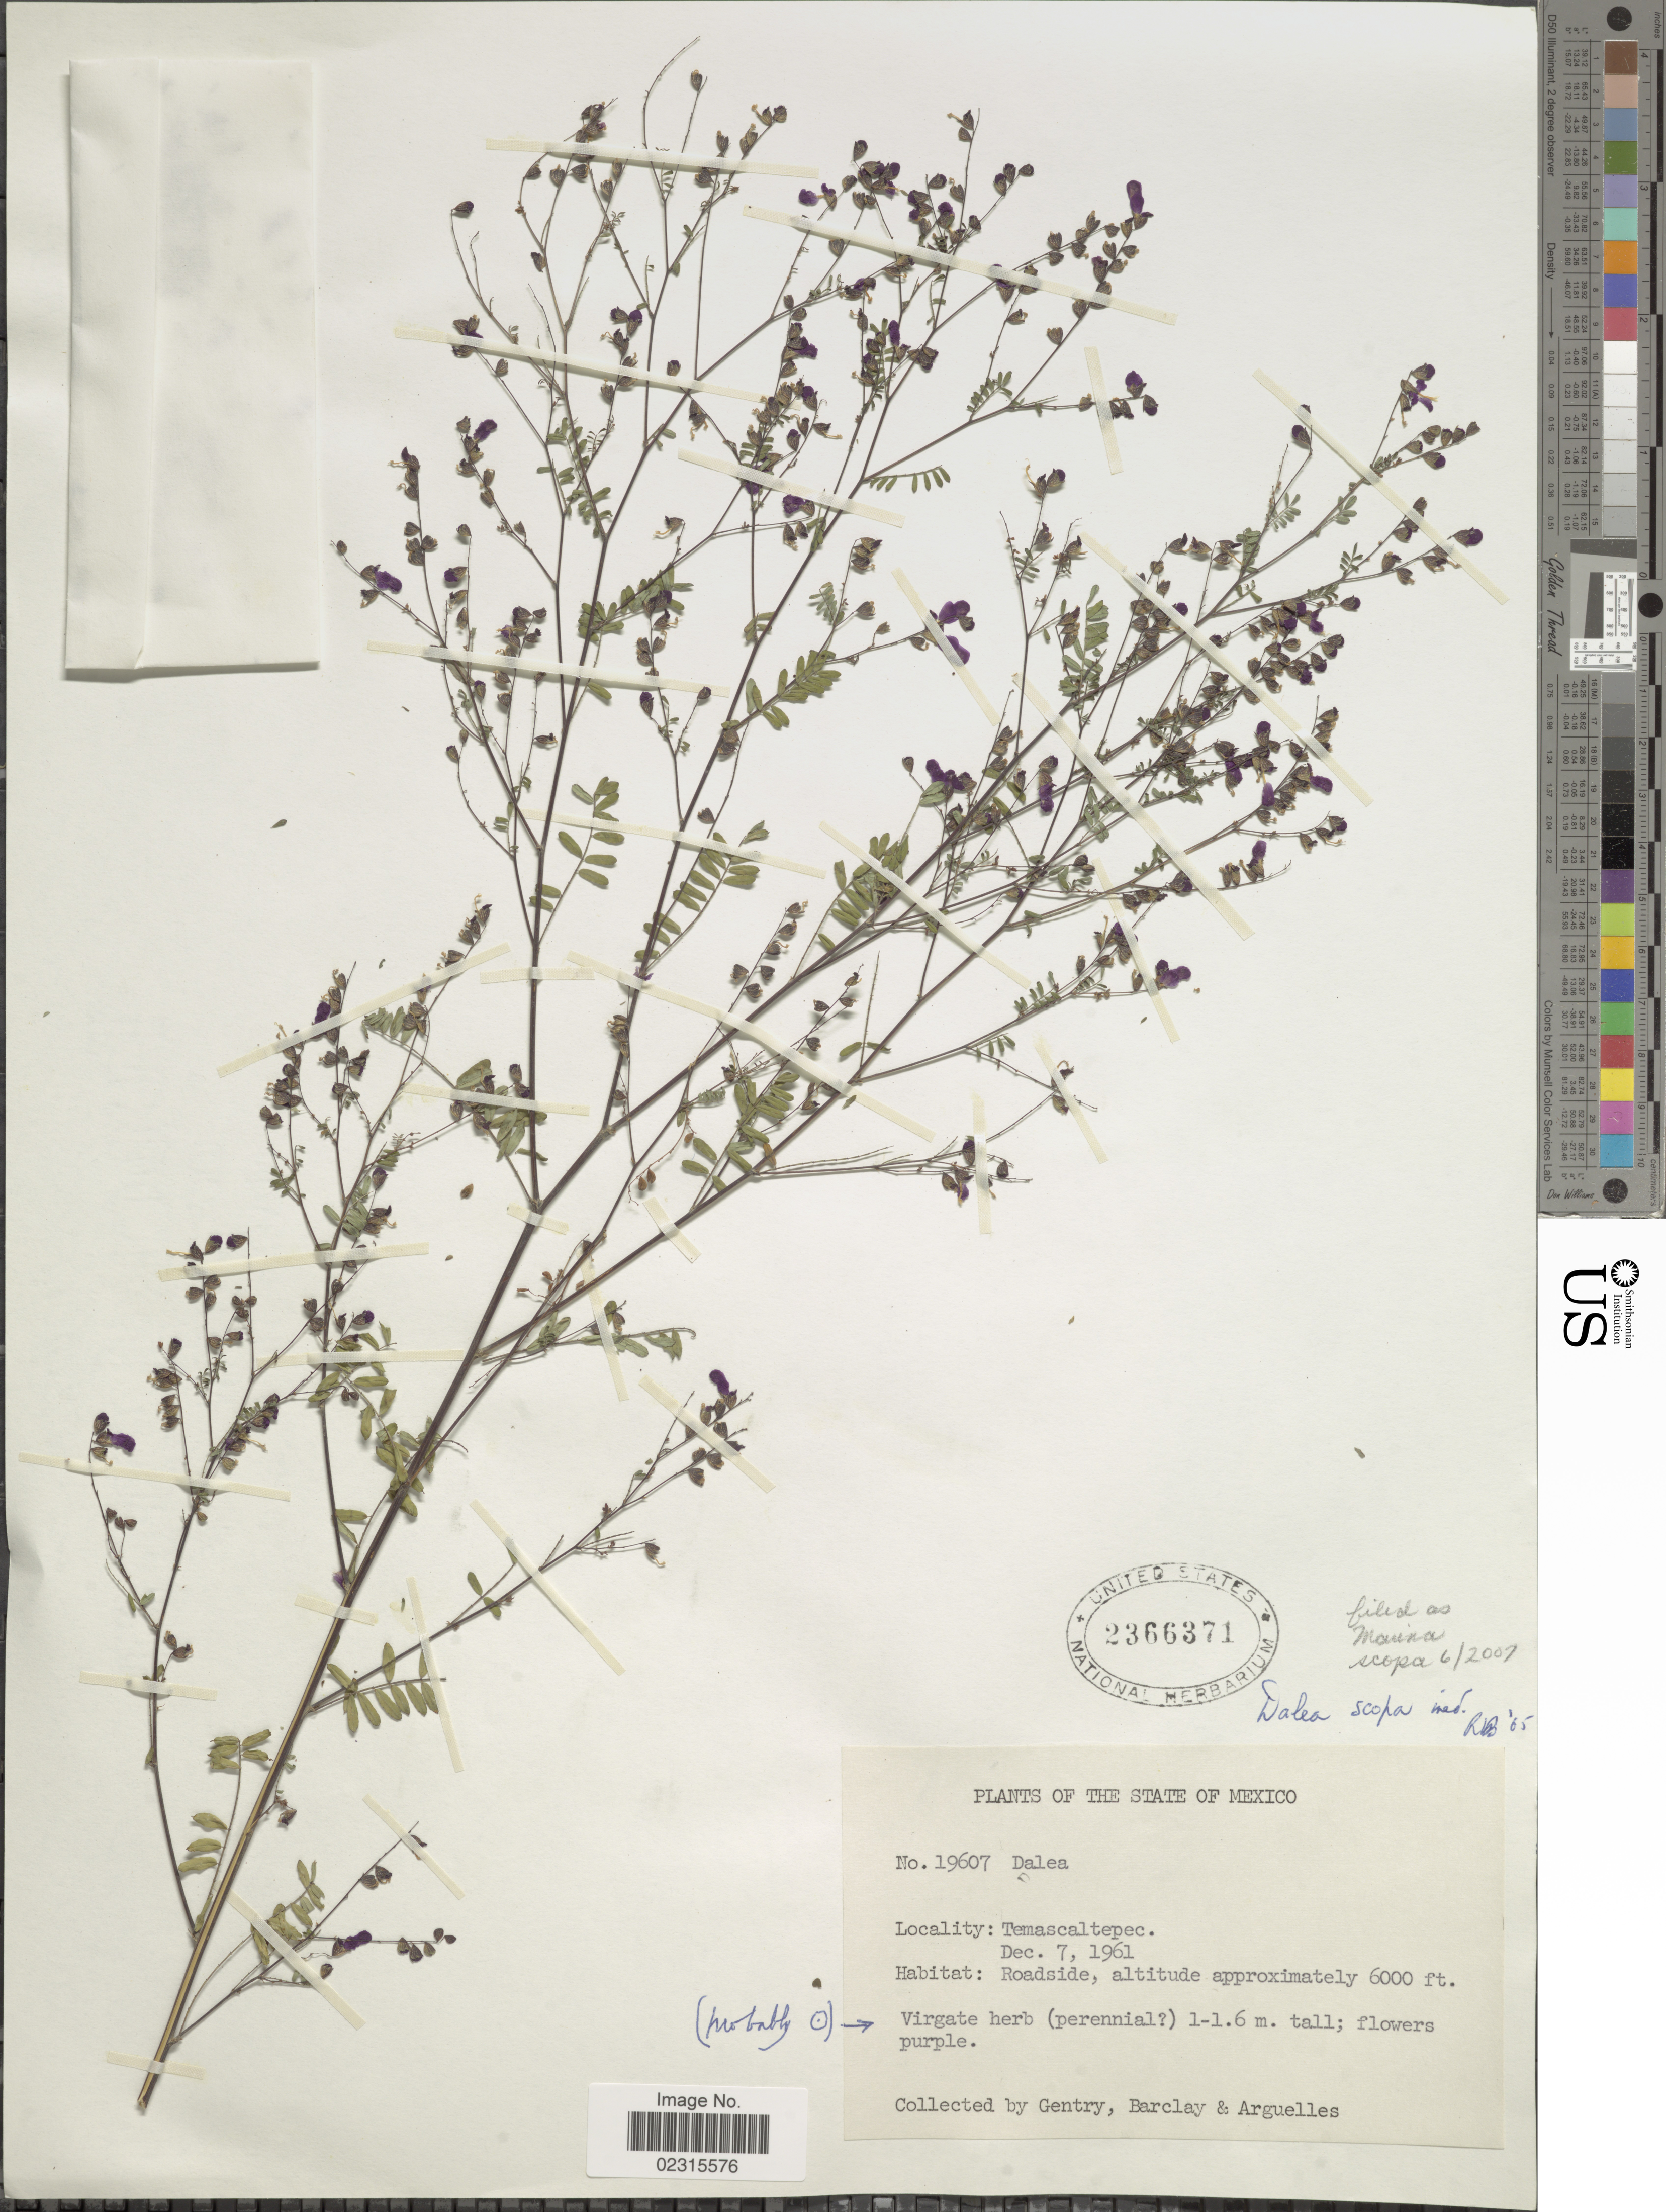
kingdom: Plantae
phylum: Tracheophyta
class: Magnoliopsida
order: Fabales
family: Fabaceae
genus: Marina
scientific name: Marina scopa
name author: Barneby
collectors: Gentry, --, -- Barclay & Arguelles, --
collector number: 19607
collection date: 1961-12-07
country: Mexico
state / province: México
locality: The State of Mexico, Temascaltepec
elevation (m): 1829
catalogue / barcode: US 2366371